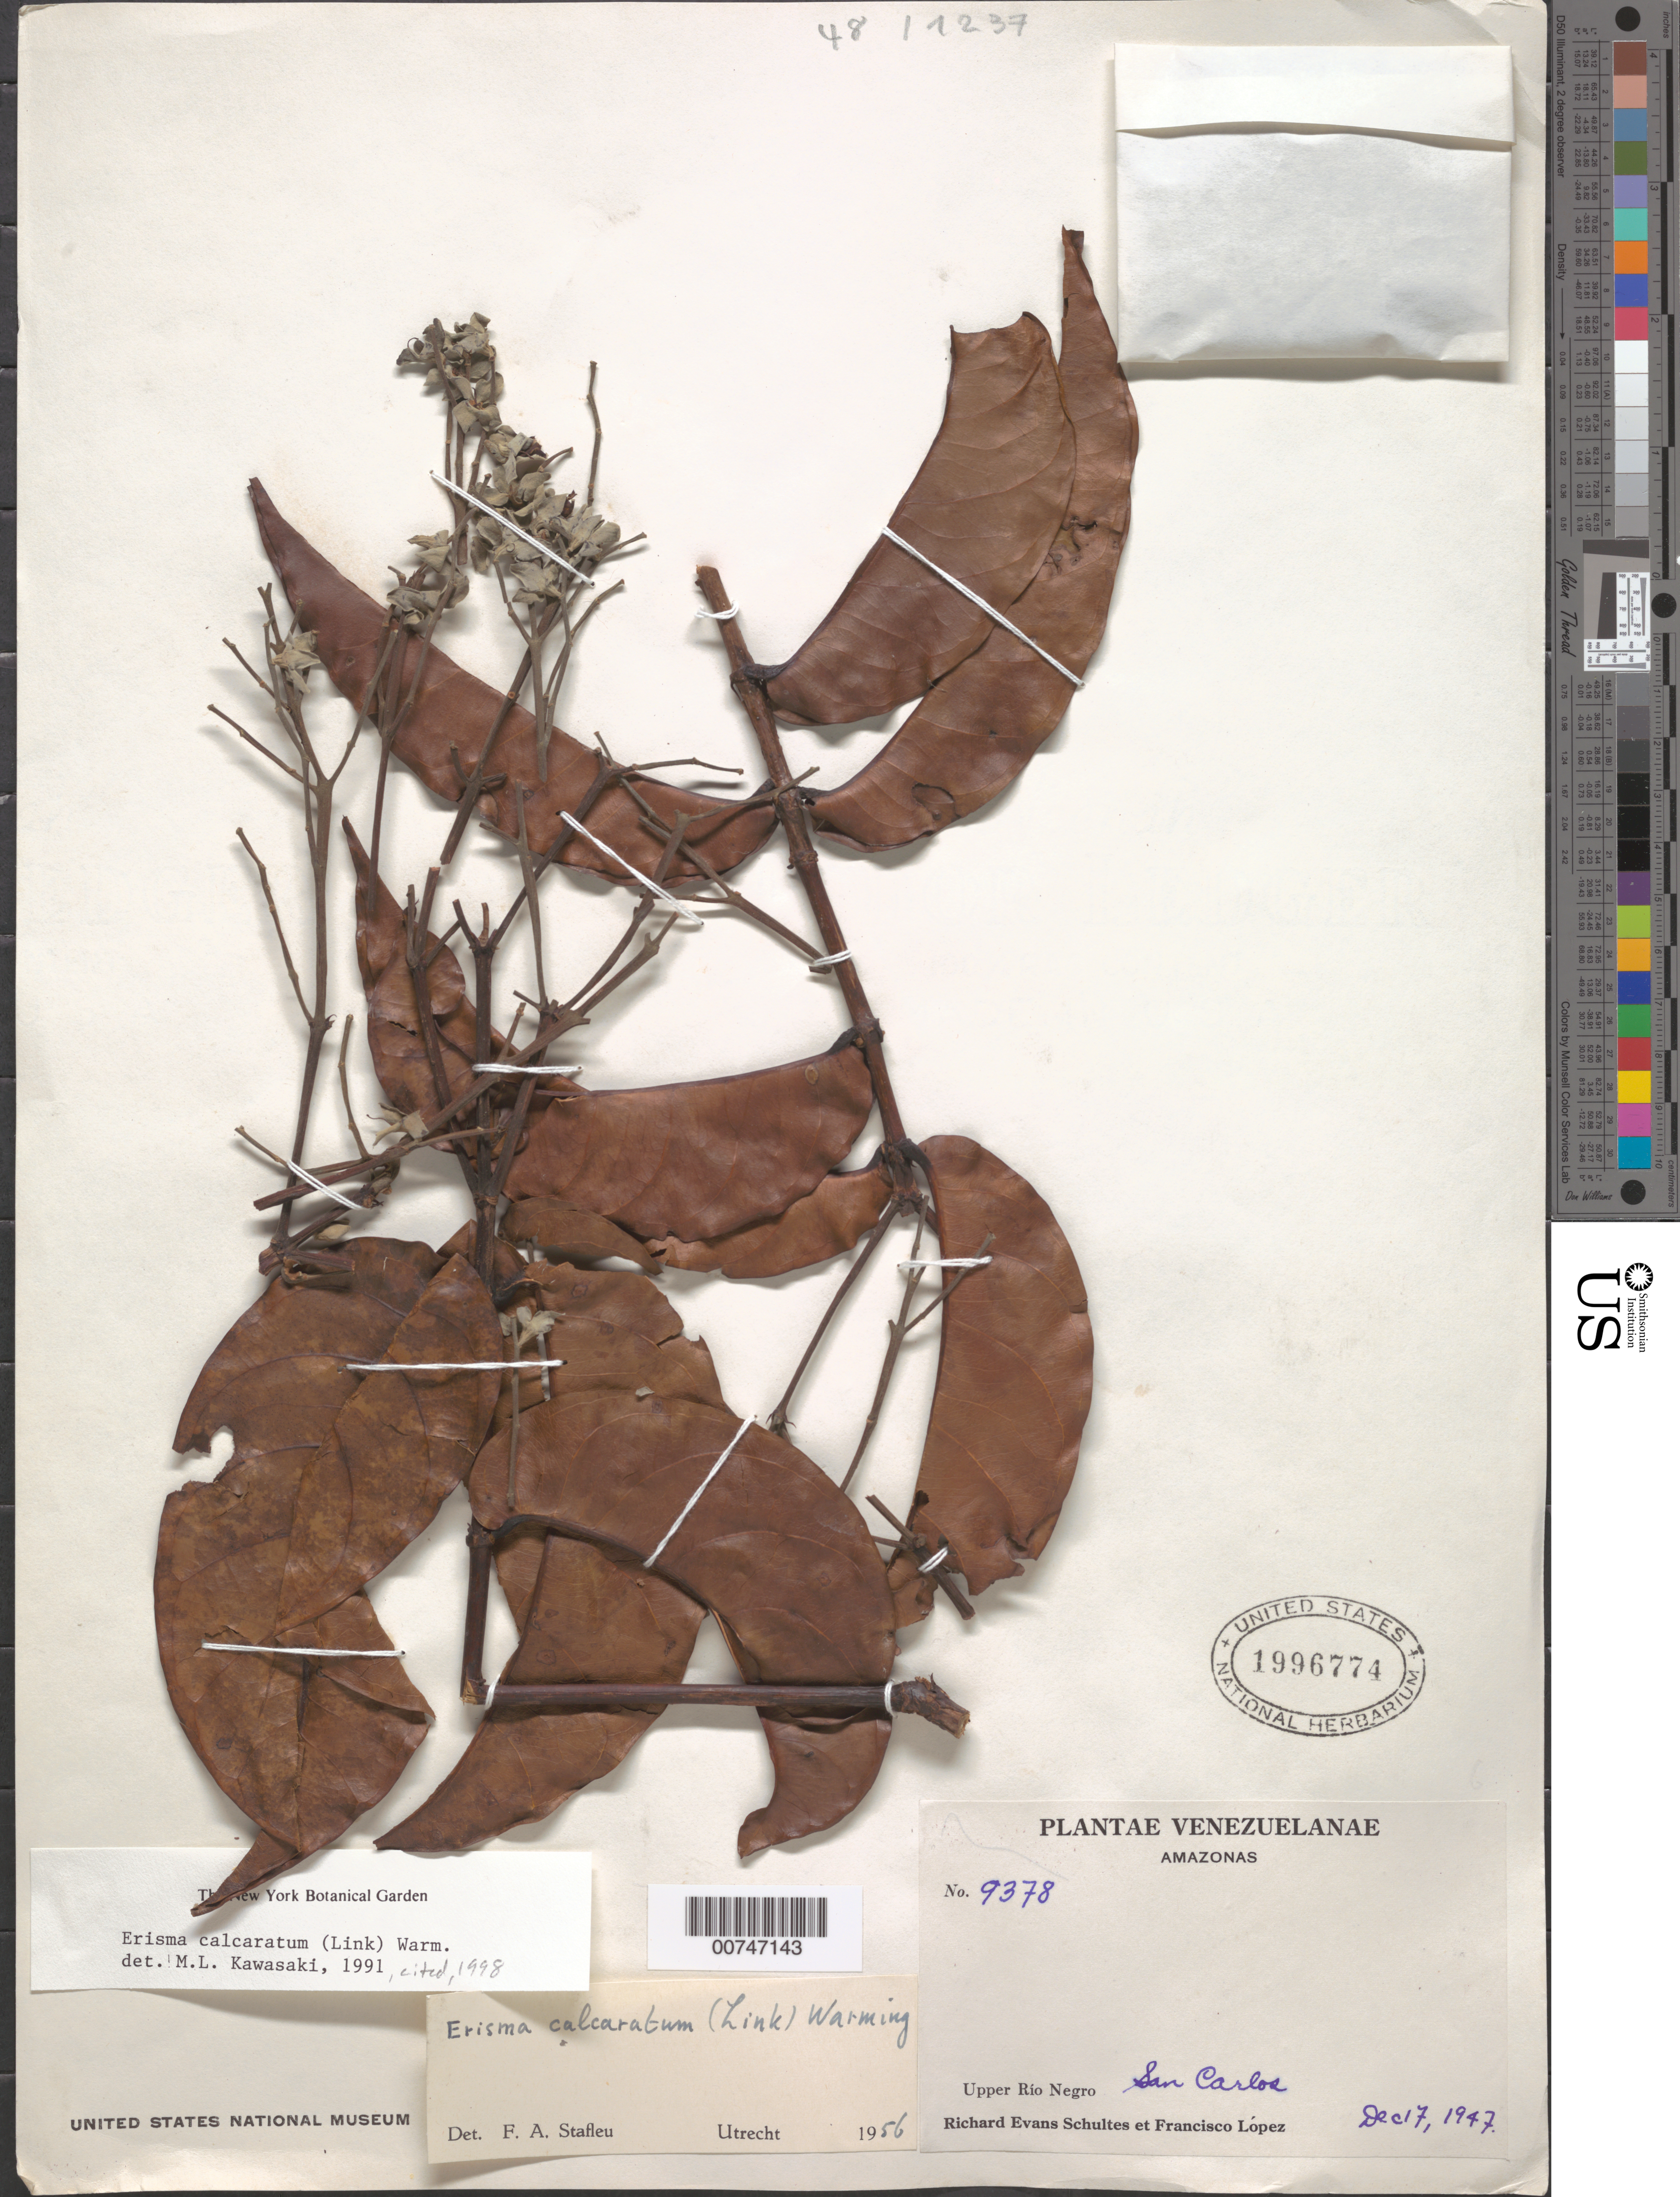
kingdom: Plantae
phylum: Tracheophyta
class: Magnoliopsida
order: Myrtales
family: Vochysiaceae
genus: Erisma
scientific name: Erisma calcaratum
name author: (Link) Warm.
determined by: Kawasaki, María L.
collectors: R. E. Schultes & F. Lopéz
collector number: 9378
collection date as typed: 17-Dec-47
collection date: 1947-12-17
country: Venezuela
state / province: Amazonas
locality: San Carlos and vicinity, Río Negro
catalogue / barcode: US 1996774